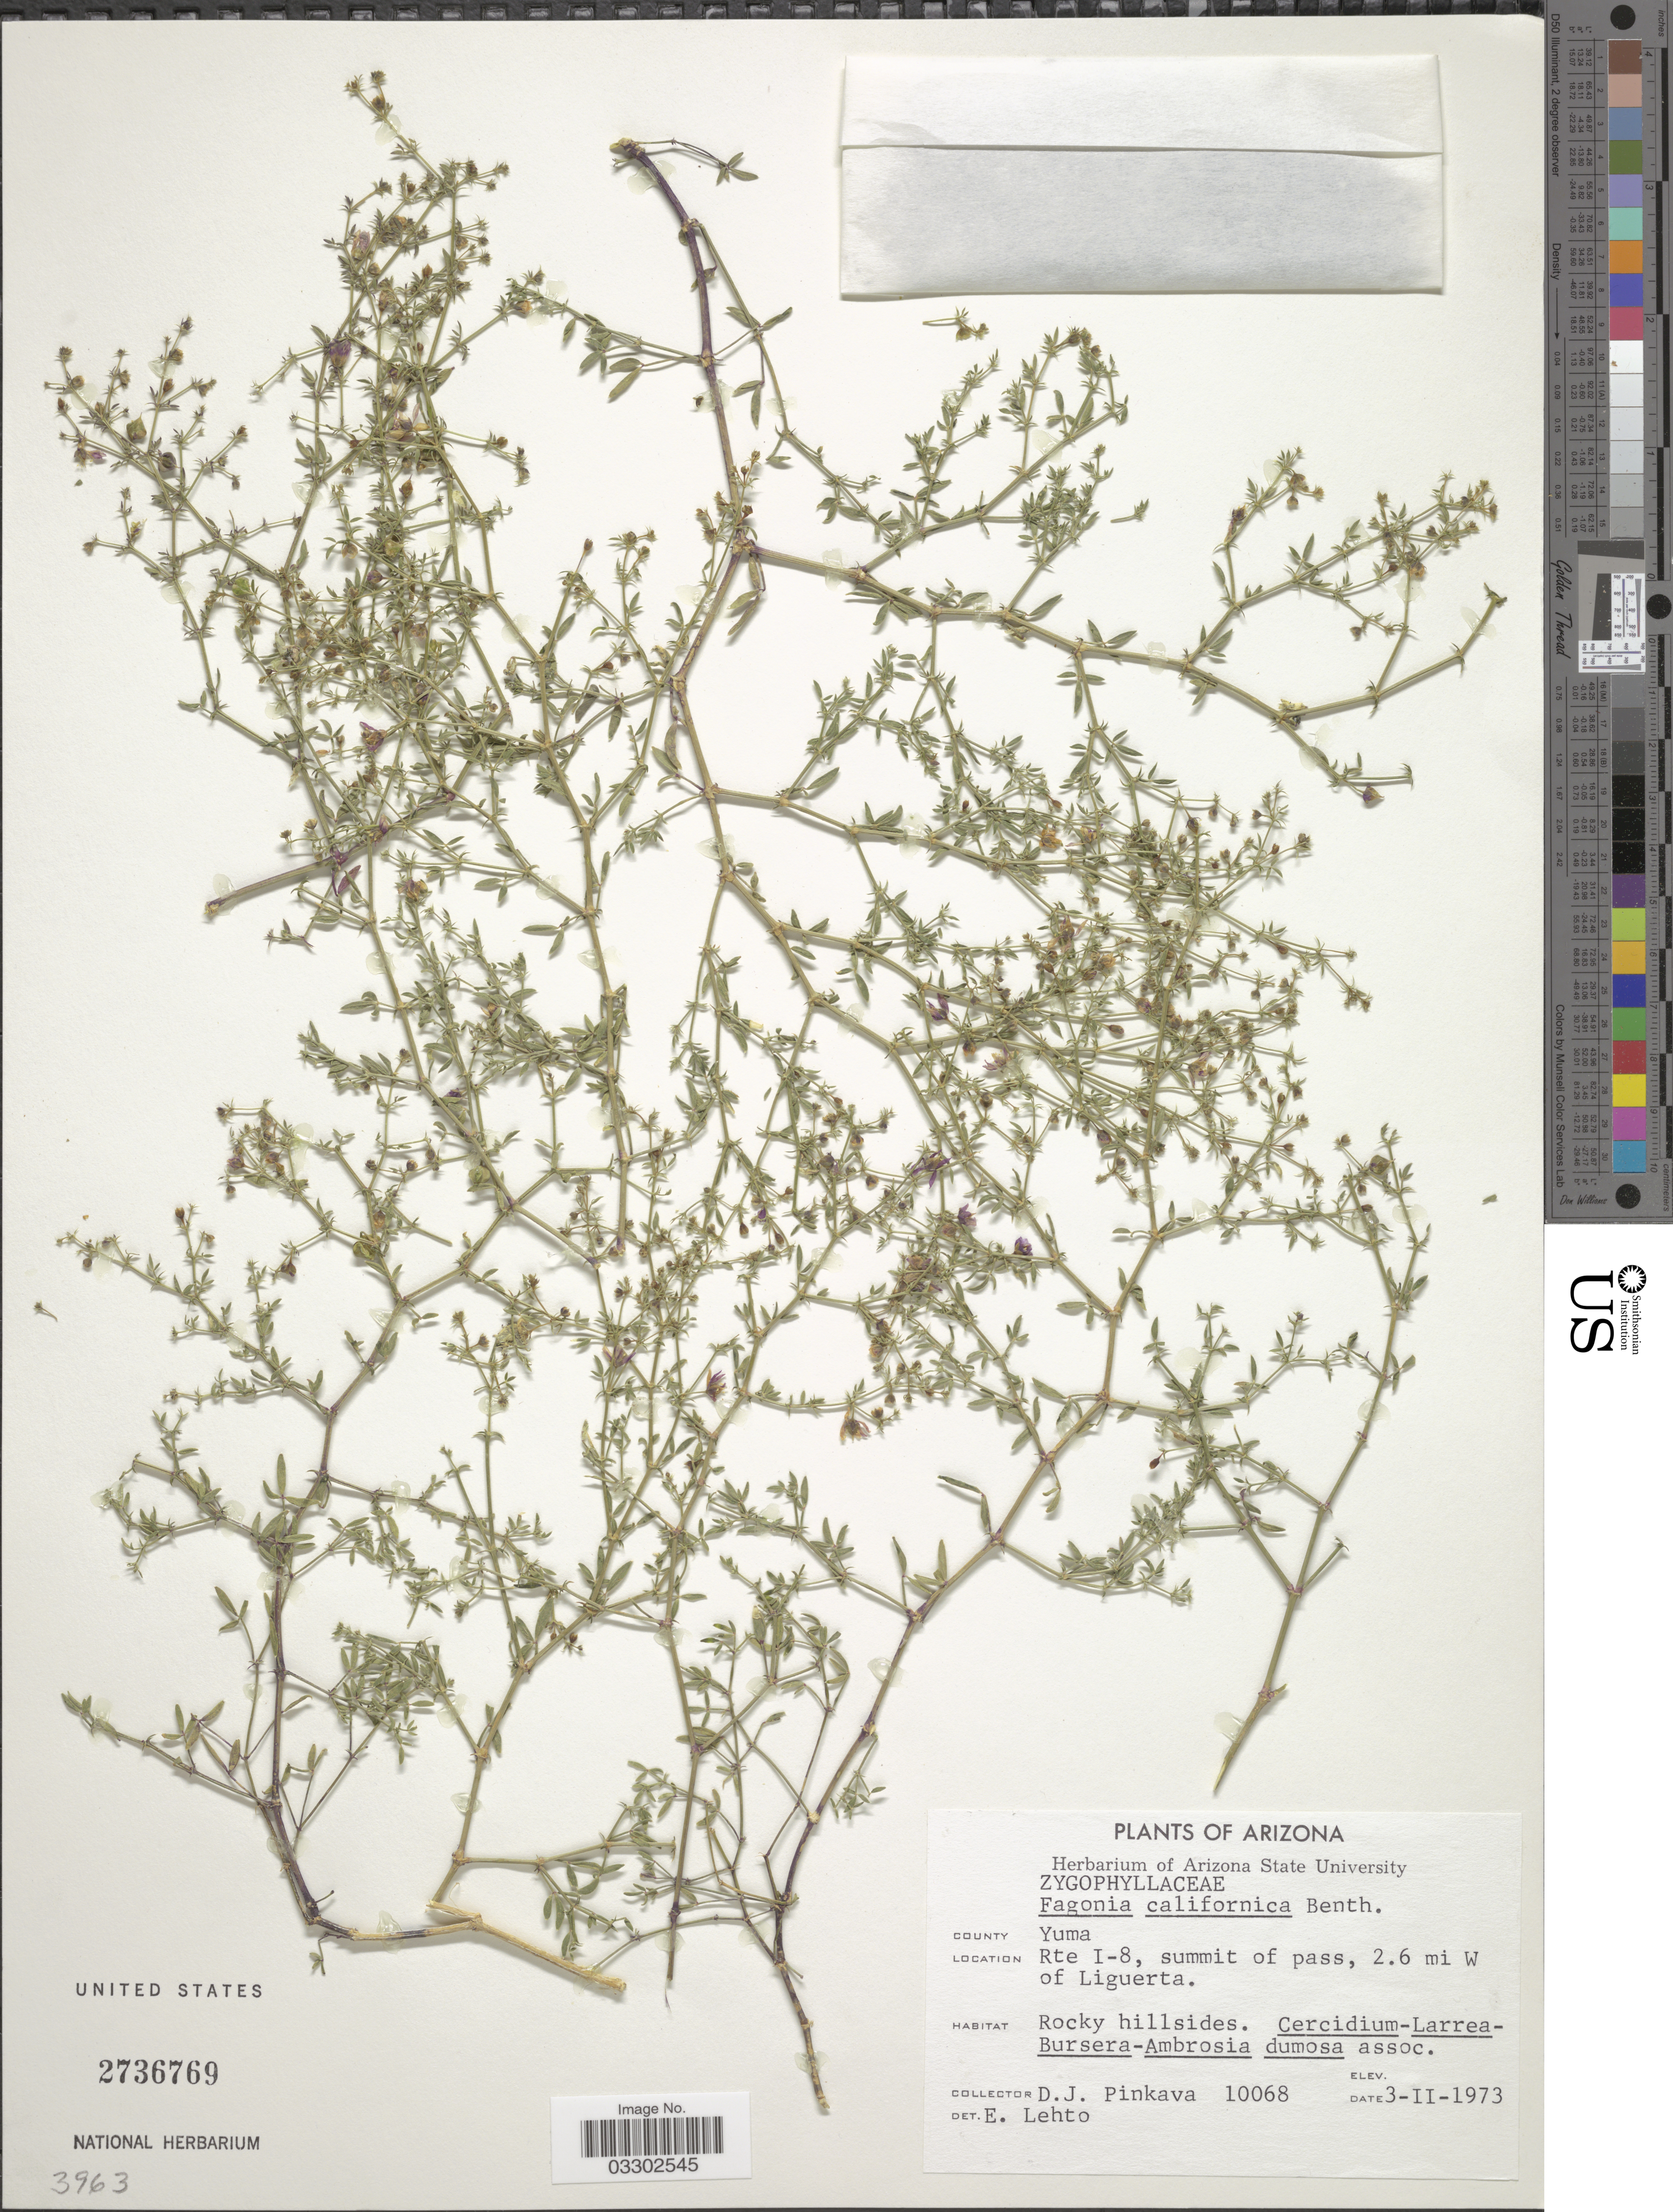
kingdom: Plantae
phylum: Tracheophyta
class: Magnoliopsida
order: Zygophyllales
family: Zygophyllaceae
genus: Fagonia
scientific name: Fagonia laevis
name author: Standl.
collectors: D. J. Pinkava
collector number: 10068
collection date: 1973-02-03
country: United States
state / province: Arizona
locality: County Yuma. Rte I-8, summit of pass, 2.6 mi W of Liguerta.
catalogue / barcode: US 2736769